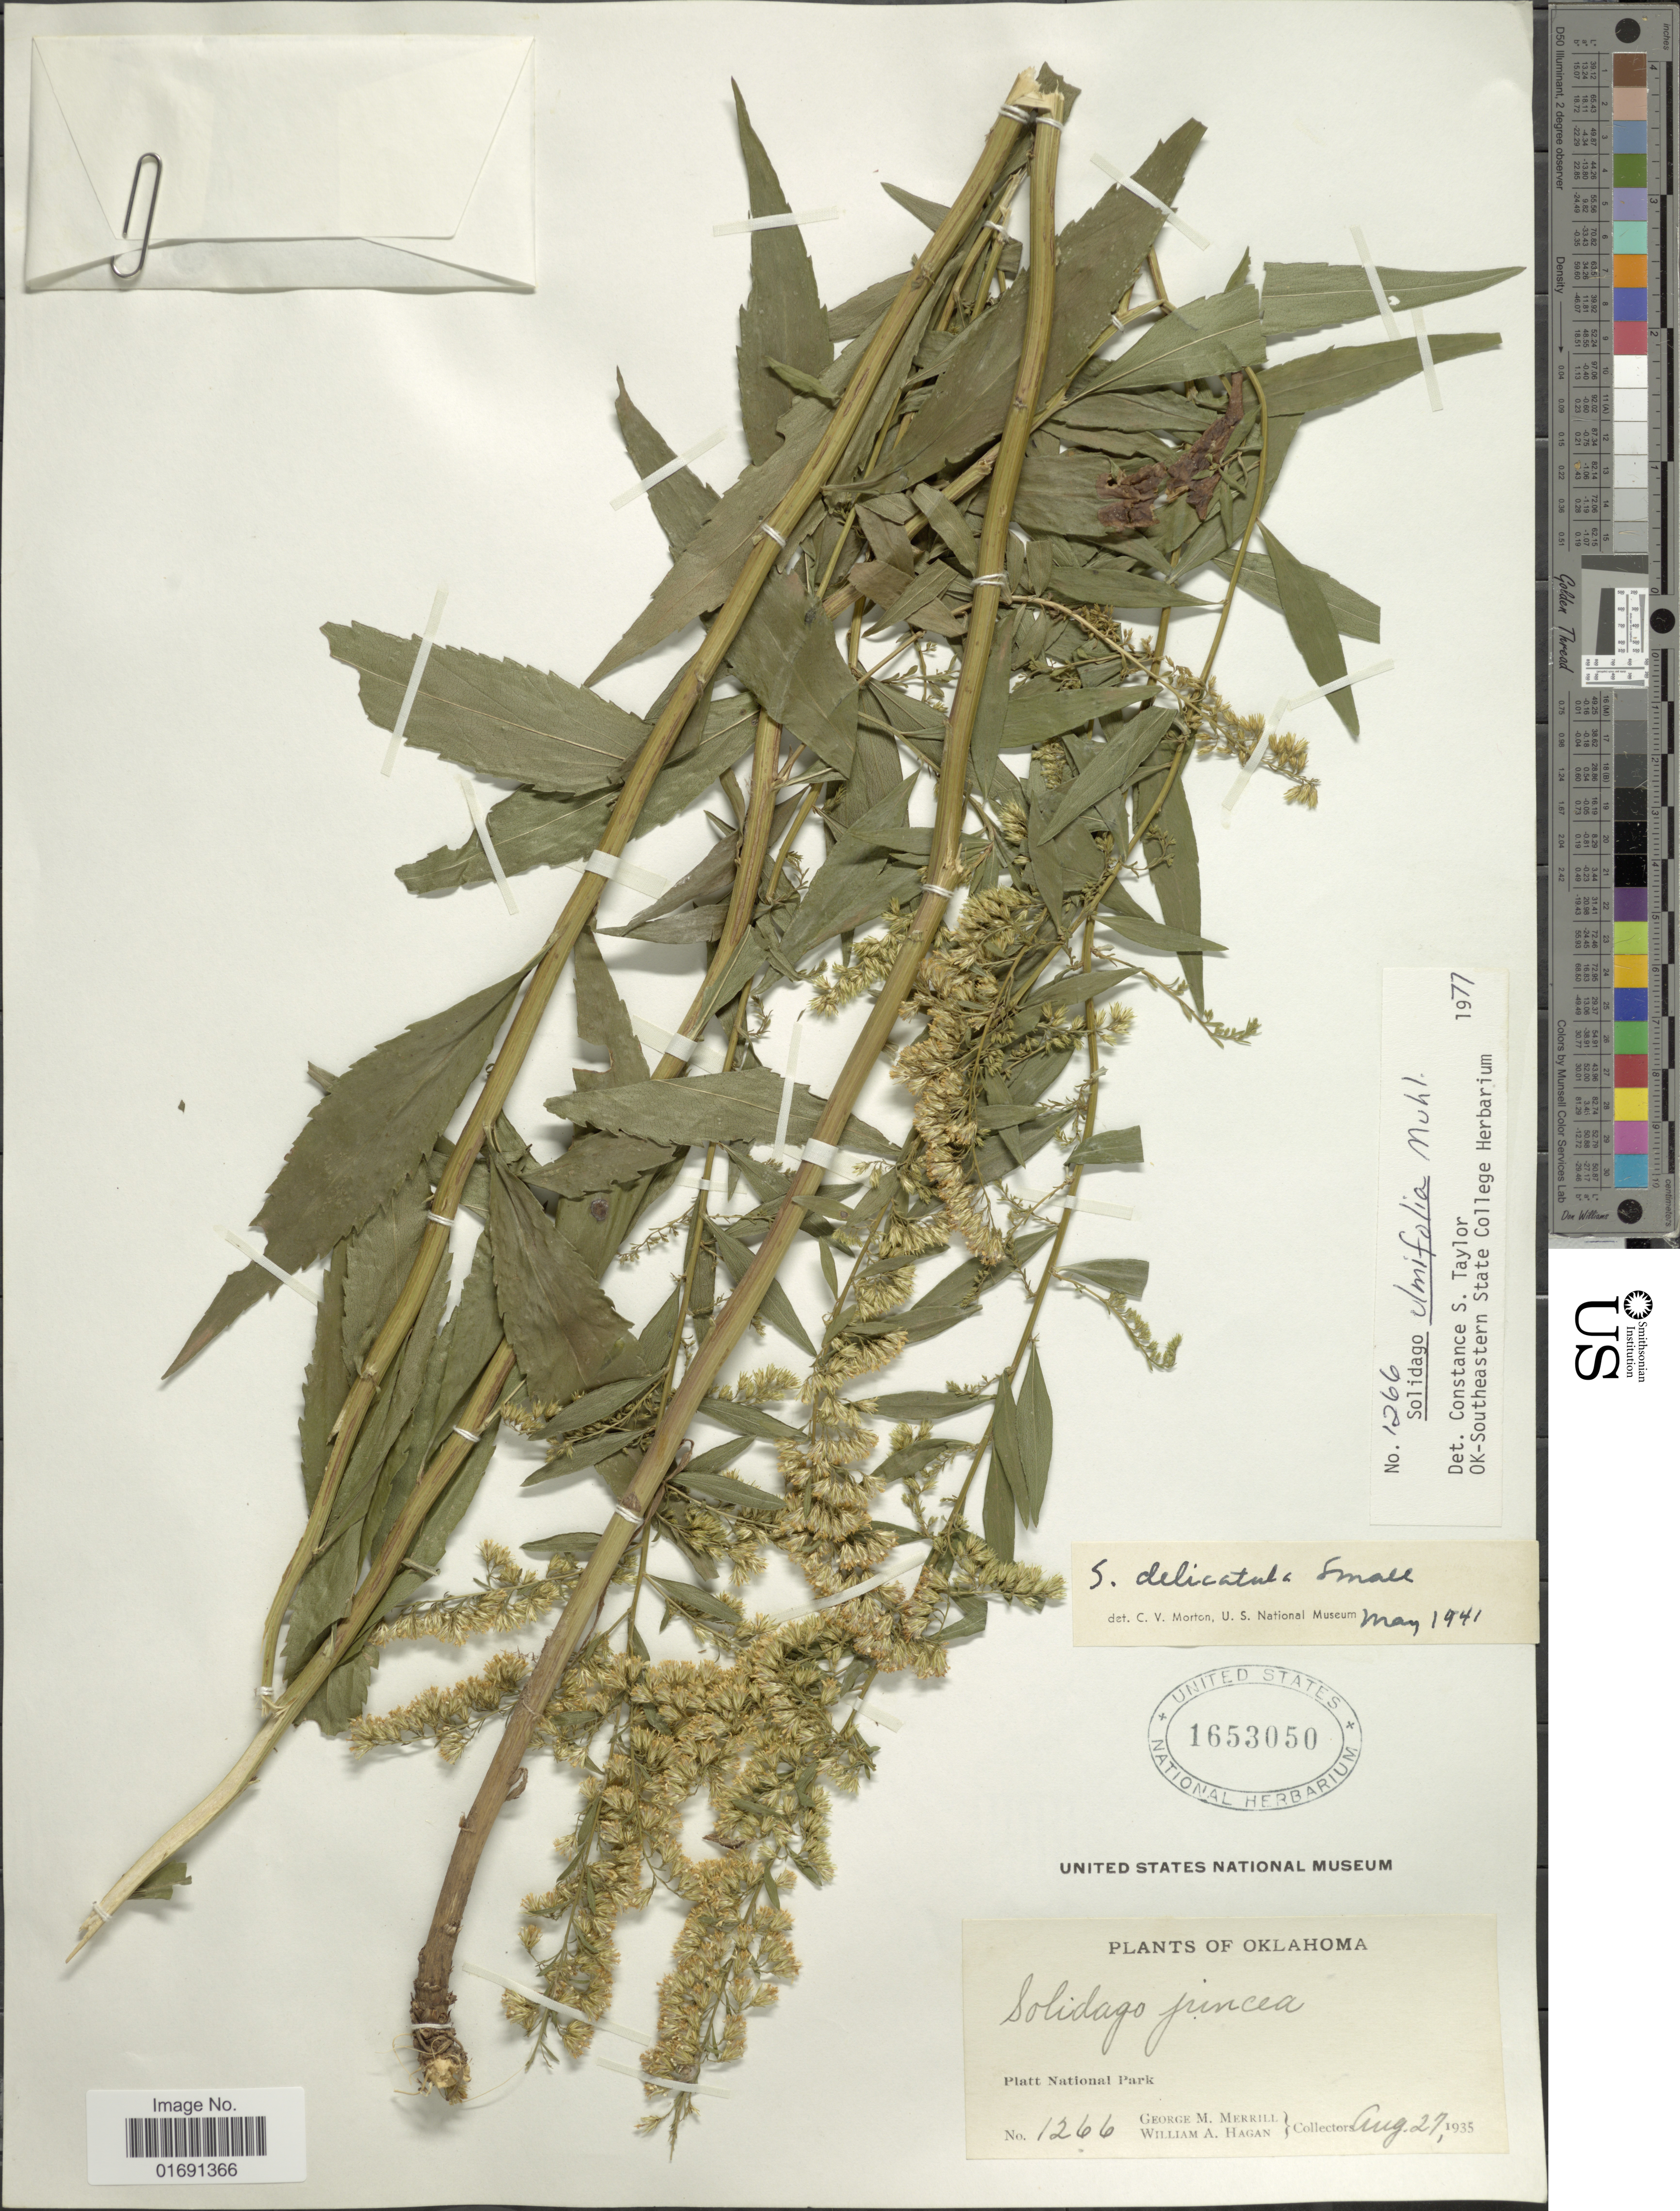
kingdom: Plantae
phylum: Tracheophyta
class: Magnoliopsida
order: Asterales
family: Asteraceae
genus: Solidago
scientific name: Solidago ulmifolia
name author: Muhl. ex Willd.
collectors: G. M. Merrill & W. Hagan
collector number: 1266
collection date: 1935-08-27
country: United States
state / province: Oklahoma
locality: Platt National Park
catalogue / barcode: US 1653050